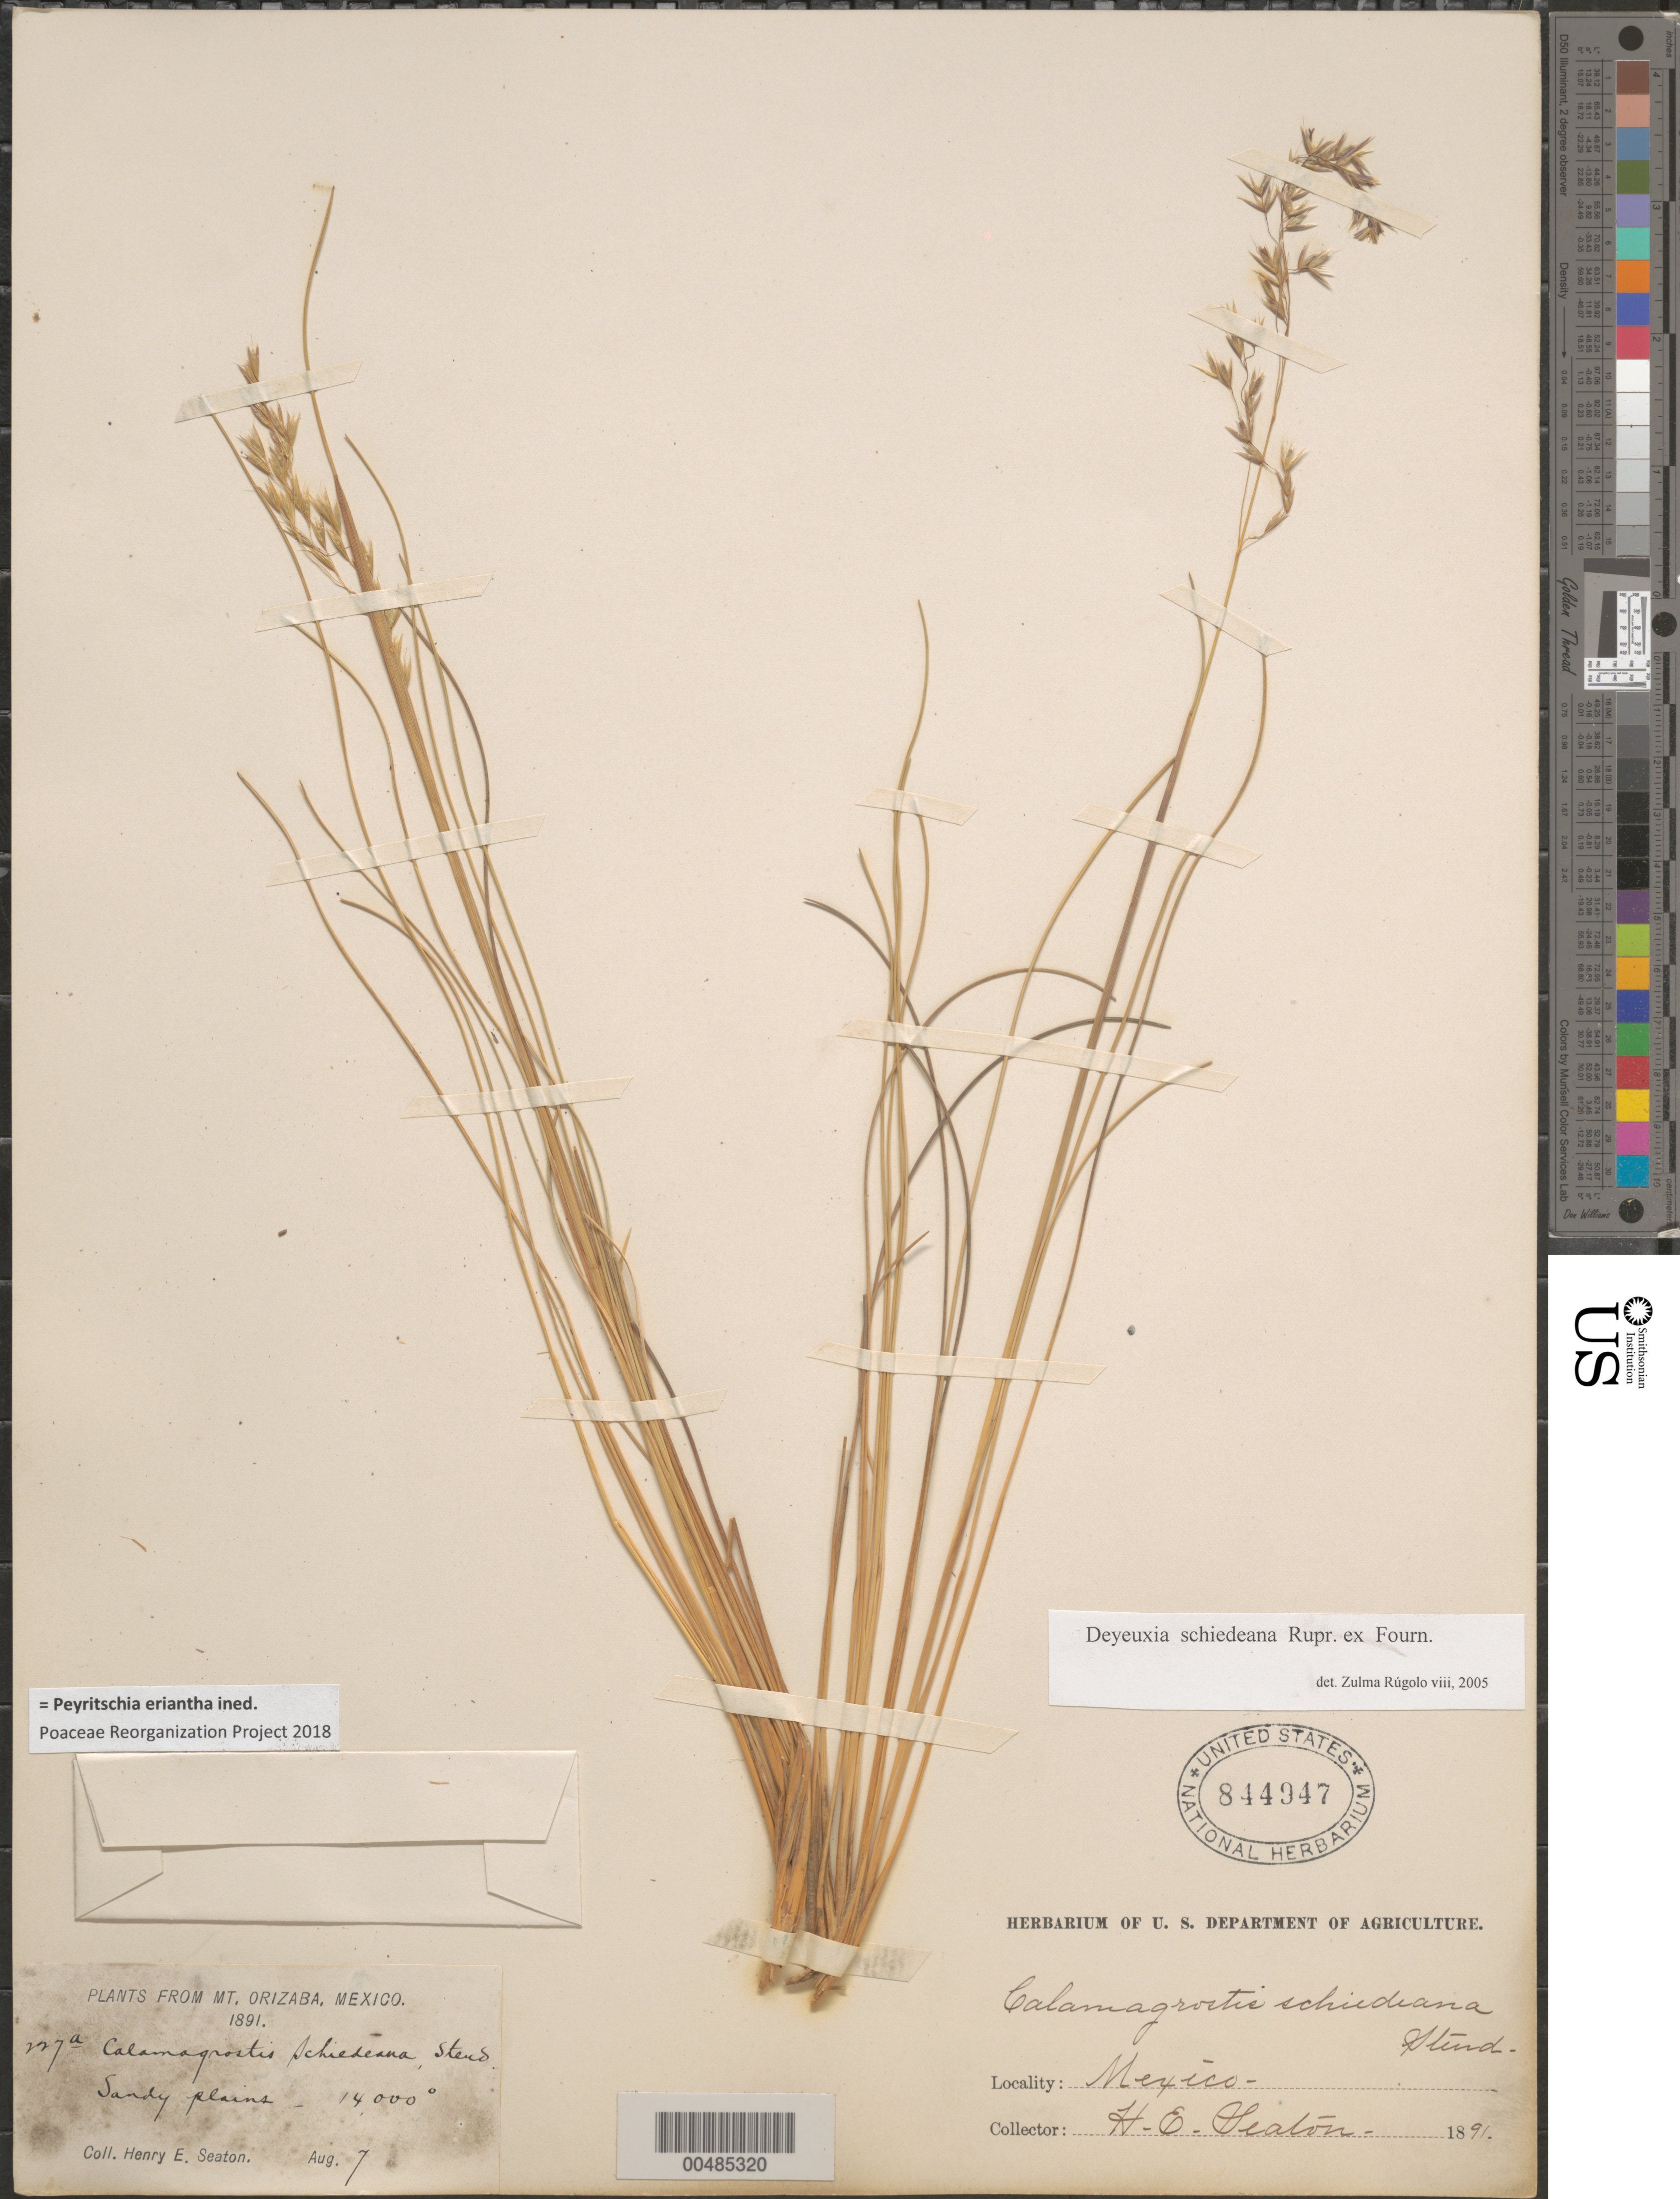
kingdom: Plantae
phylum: Tracheophyta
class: Liliopsida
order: Poales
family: Poaceae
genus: Peyritschia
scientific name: Peyritschia eriantha ined.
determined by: Poaceae Reorganization Project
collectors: H. E. Seaton et al.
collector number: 227a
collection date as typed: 07 Aug 1891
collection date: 1891-08-07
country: Mexico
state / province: Veracruz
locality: Mt. Orizaba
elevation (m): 4267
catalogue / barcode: US 844947